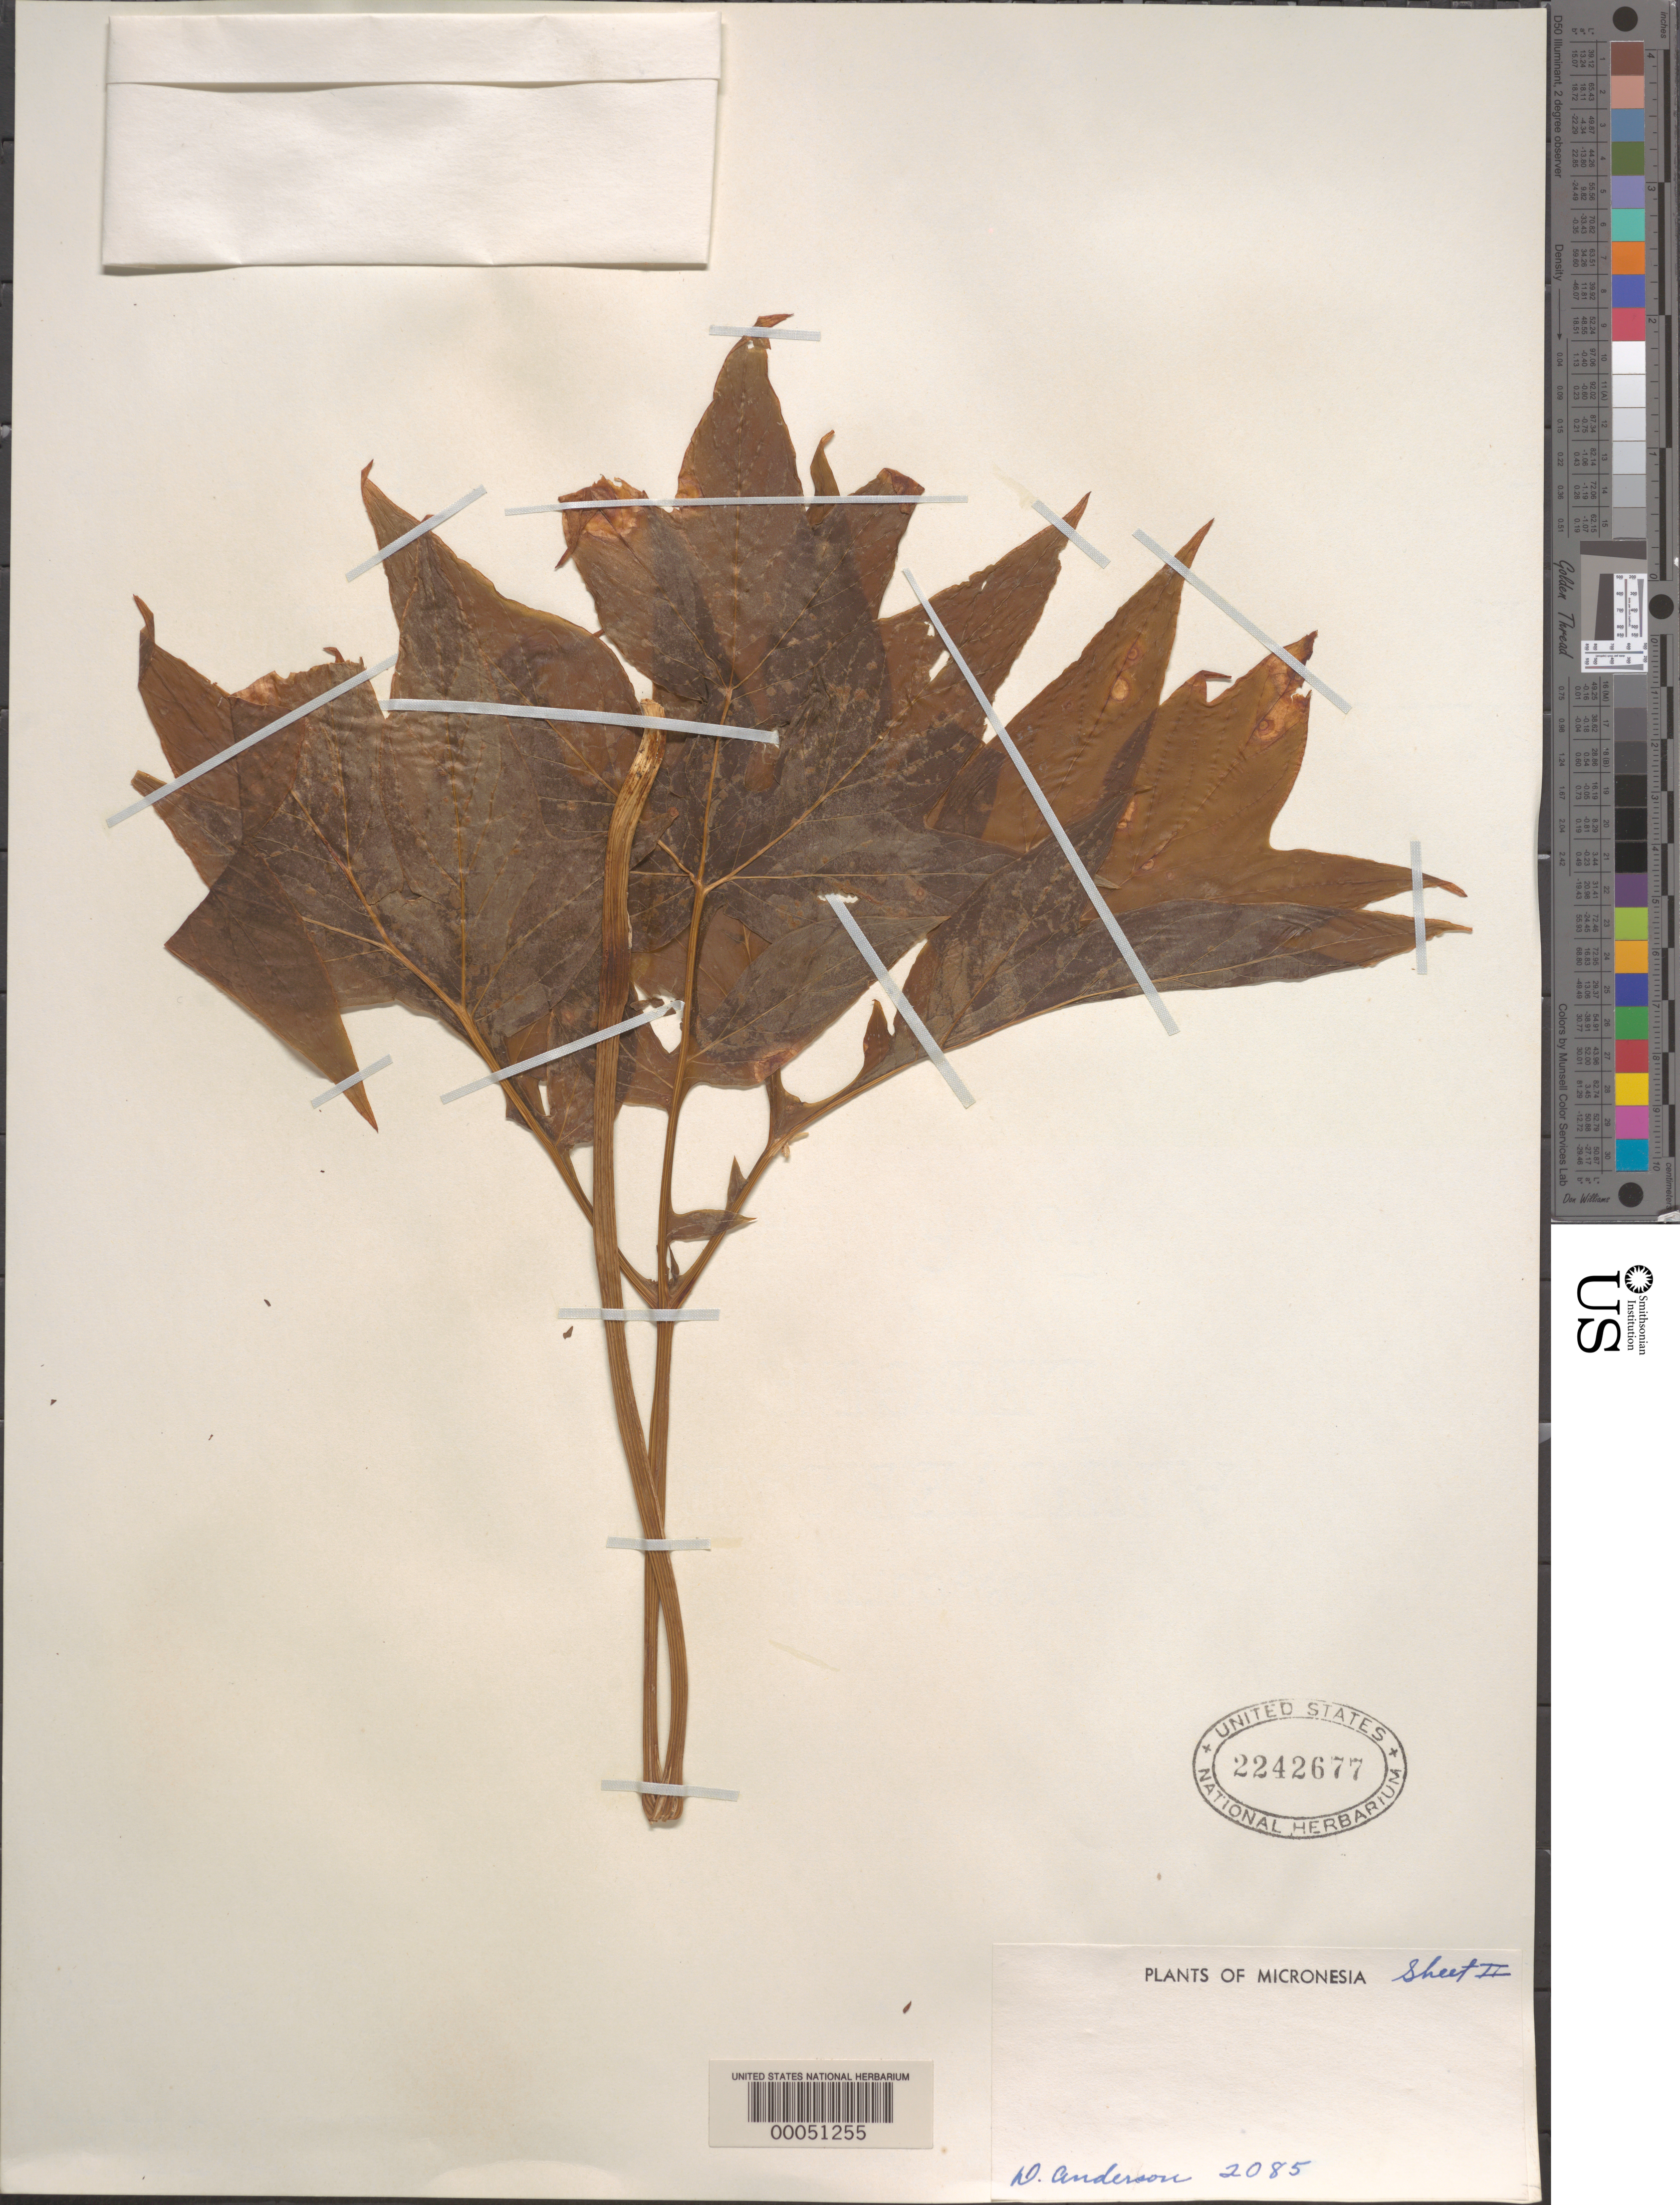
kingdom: Plantae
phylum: Tracheophyta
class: Liliopsida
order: Dioscoreales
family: Dioscoreaceae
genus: Tacca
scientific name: Tacca leontopetaloides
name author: (L.) Kuntze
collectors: D. Anderson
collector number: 2085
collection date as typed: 06 Jan 1950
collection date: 1950-01-06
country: Micronesia, Federated States of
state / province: Truk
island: Lukunor Atoll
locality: Oneop Islet, Lukunor Atoll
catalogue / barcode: US 2242677